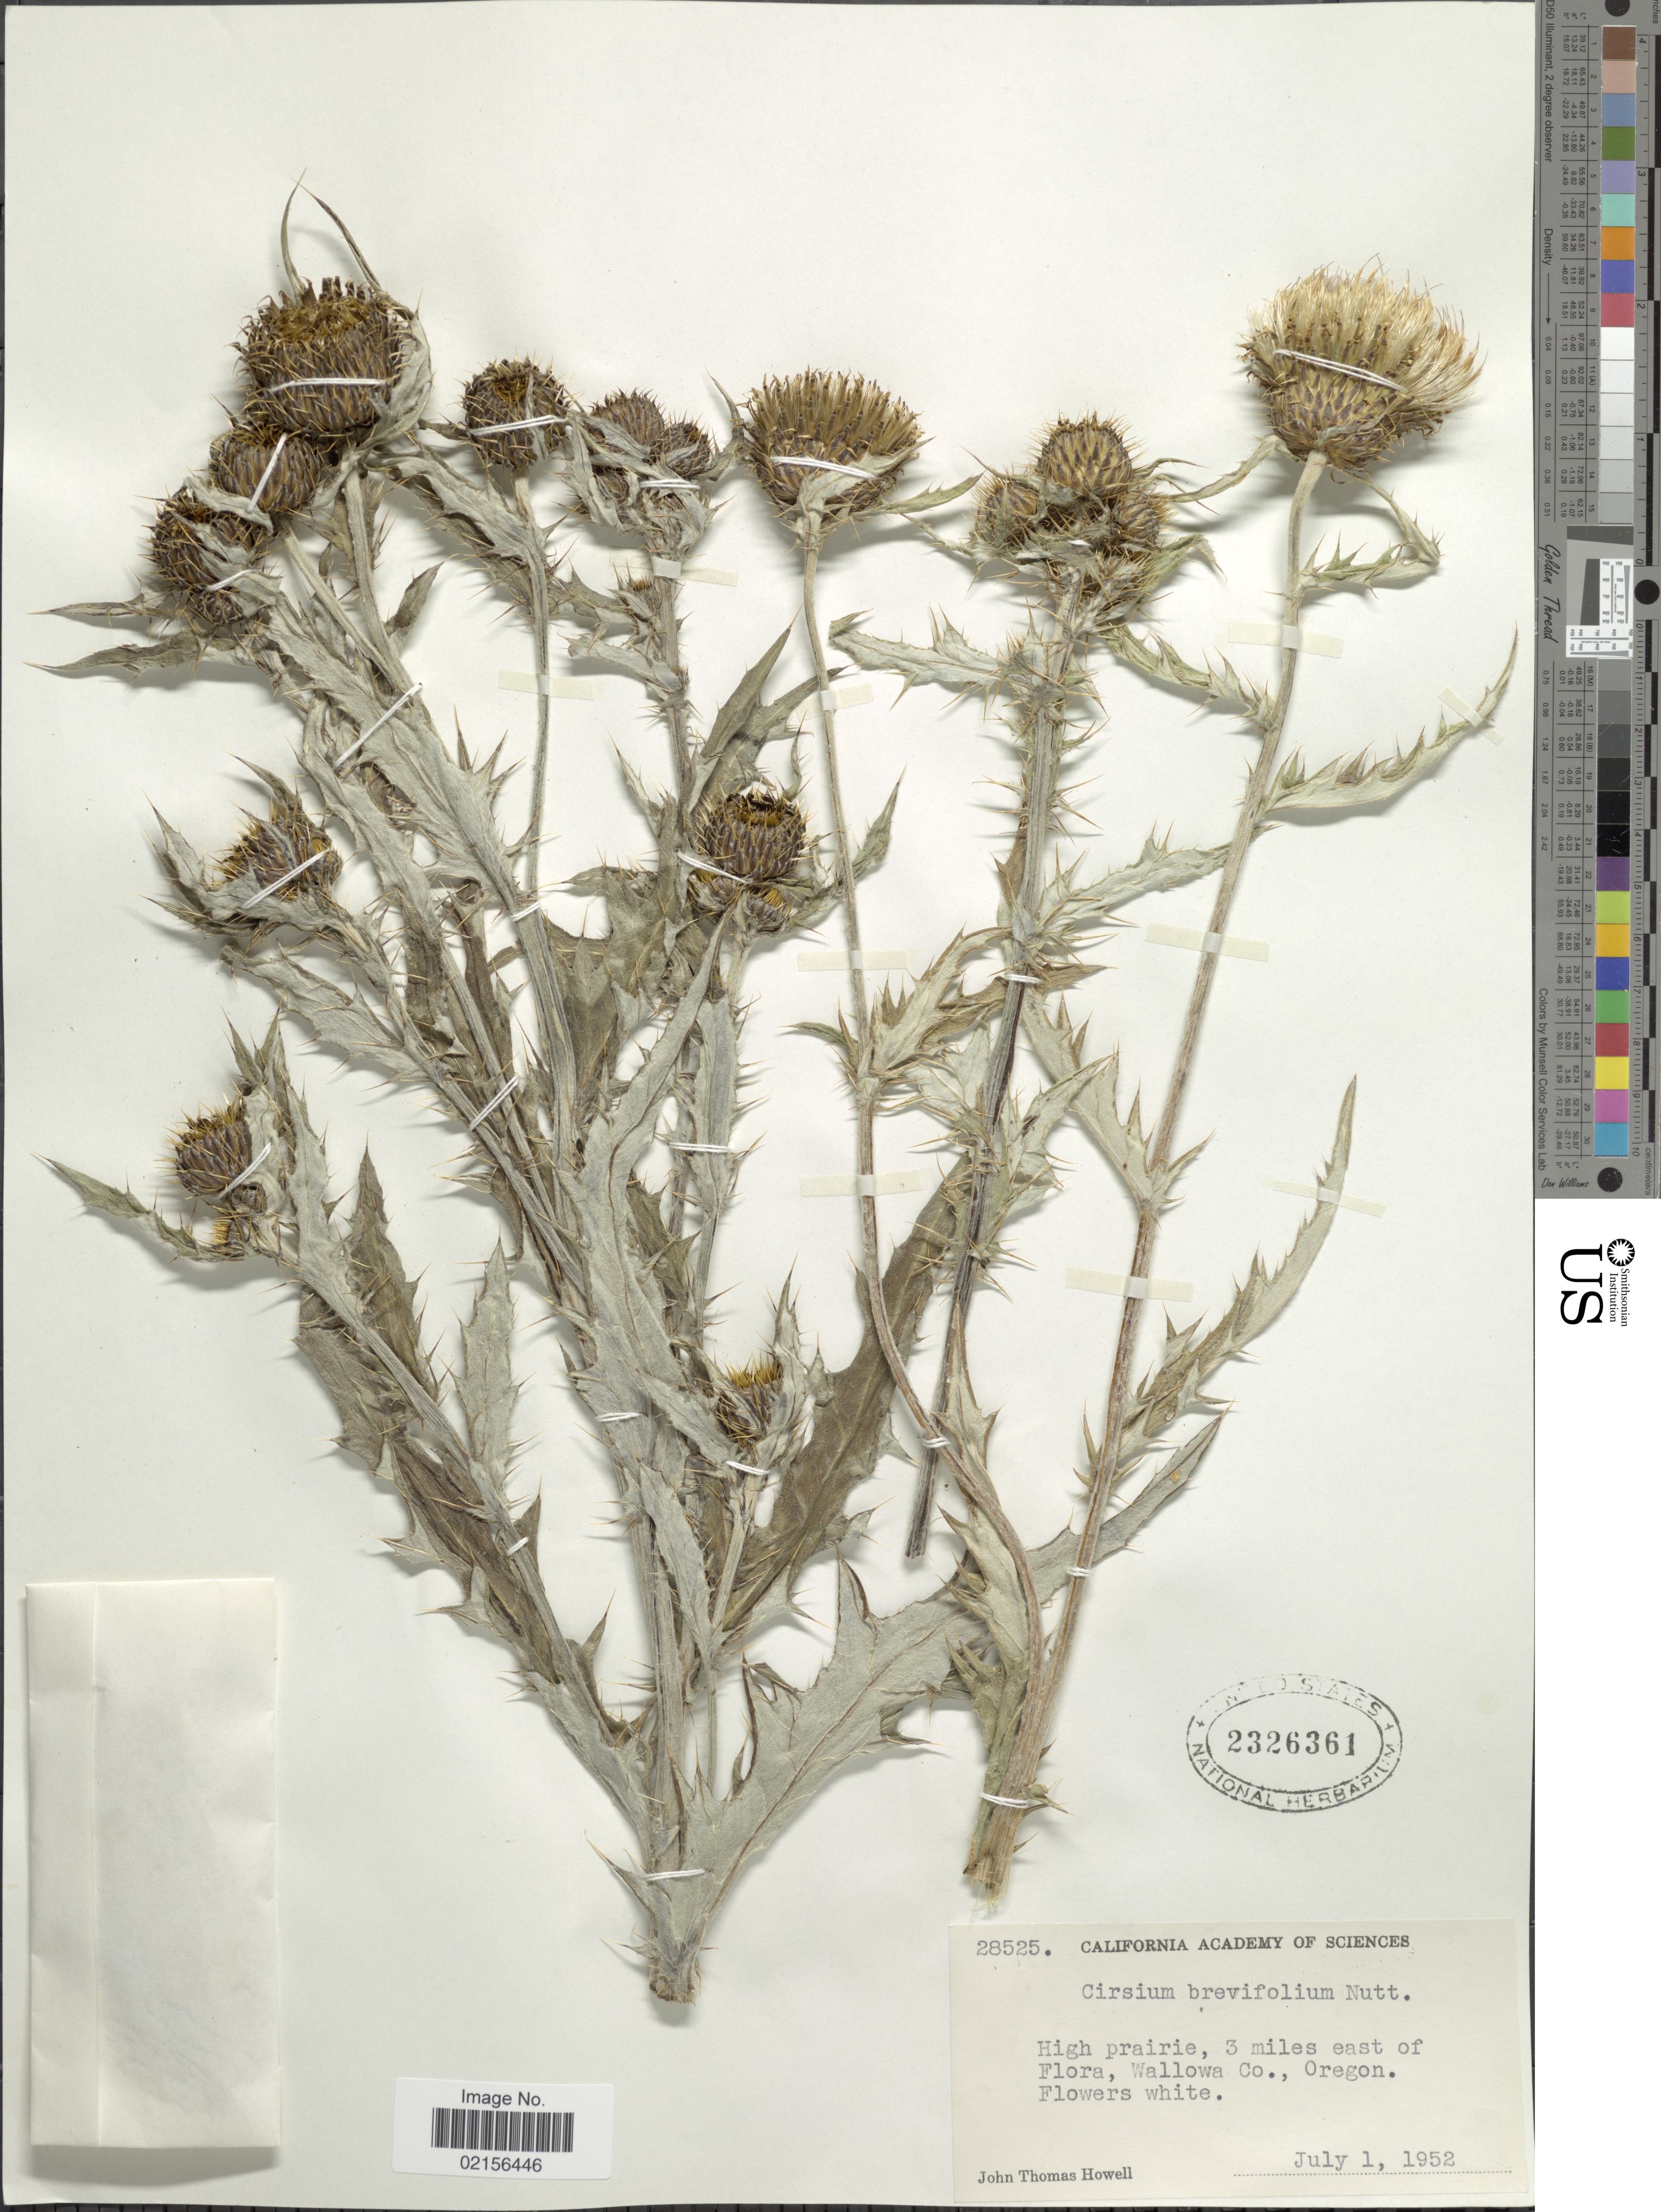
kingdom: Plantae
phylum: Tracheophyta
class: Magnoliopsida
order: Asterales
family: Asteraceae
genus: Cirsium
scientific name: Cirsium brevifolium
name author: Nutt.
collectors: J. T. Howell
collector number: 28525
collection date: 1952-07-01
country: United States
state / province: Oregon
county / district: Wallowa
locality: High prairie, 3 miles east of Flora, Wallowa Co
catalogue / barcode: US 2326361